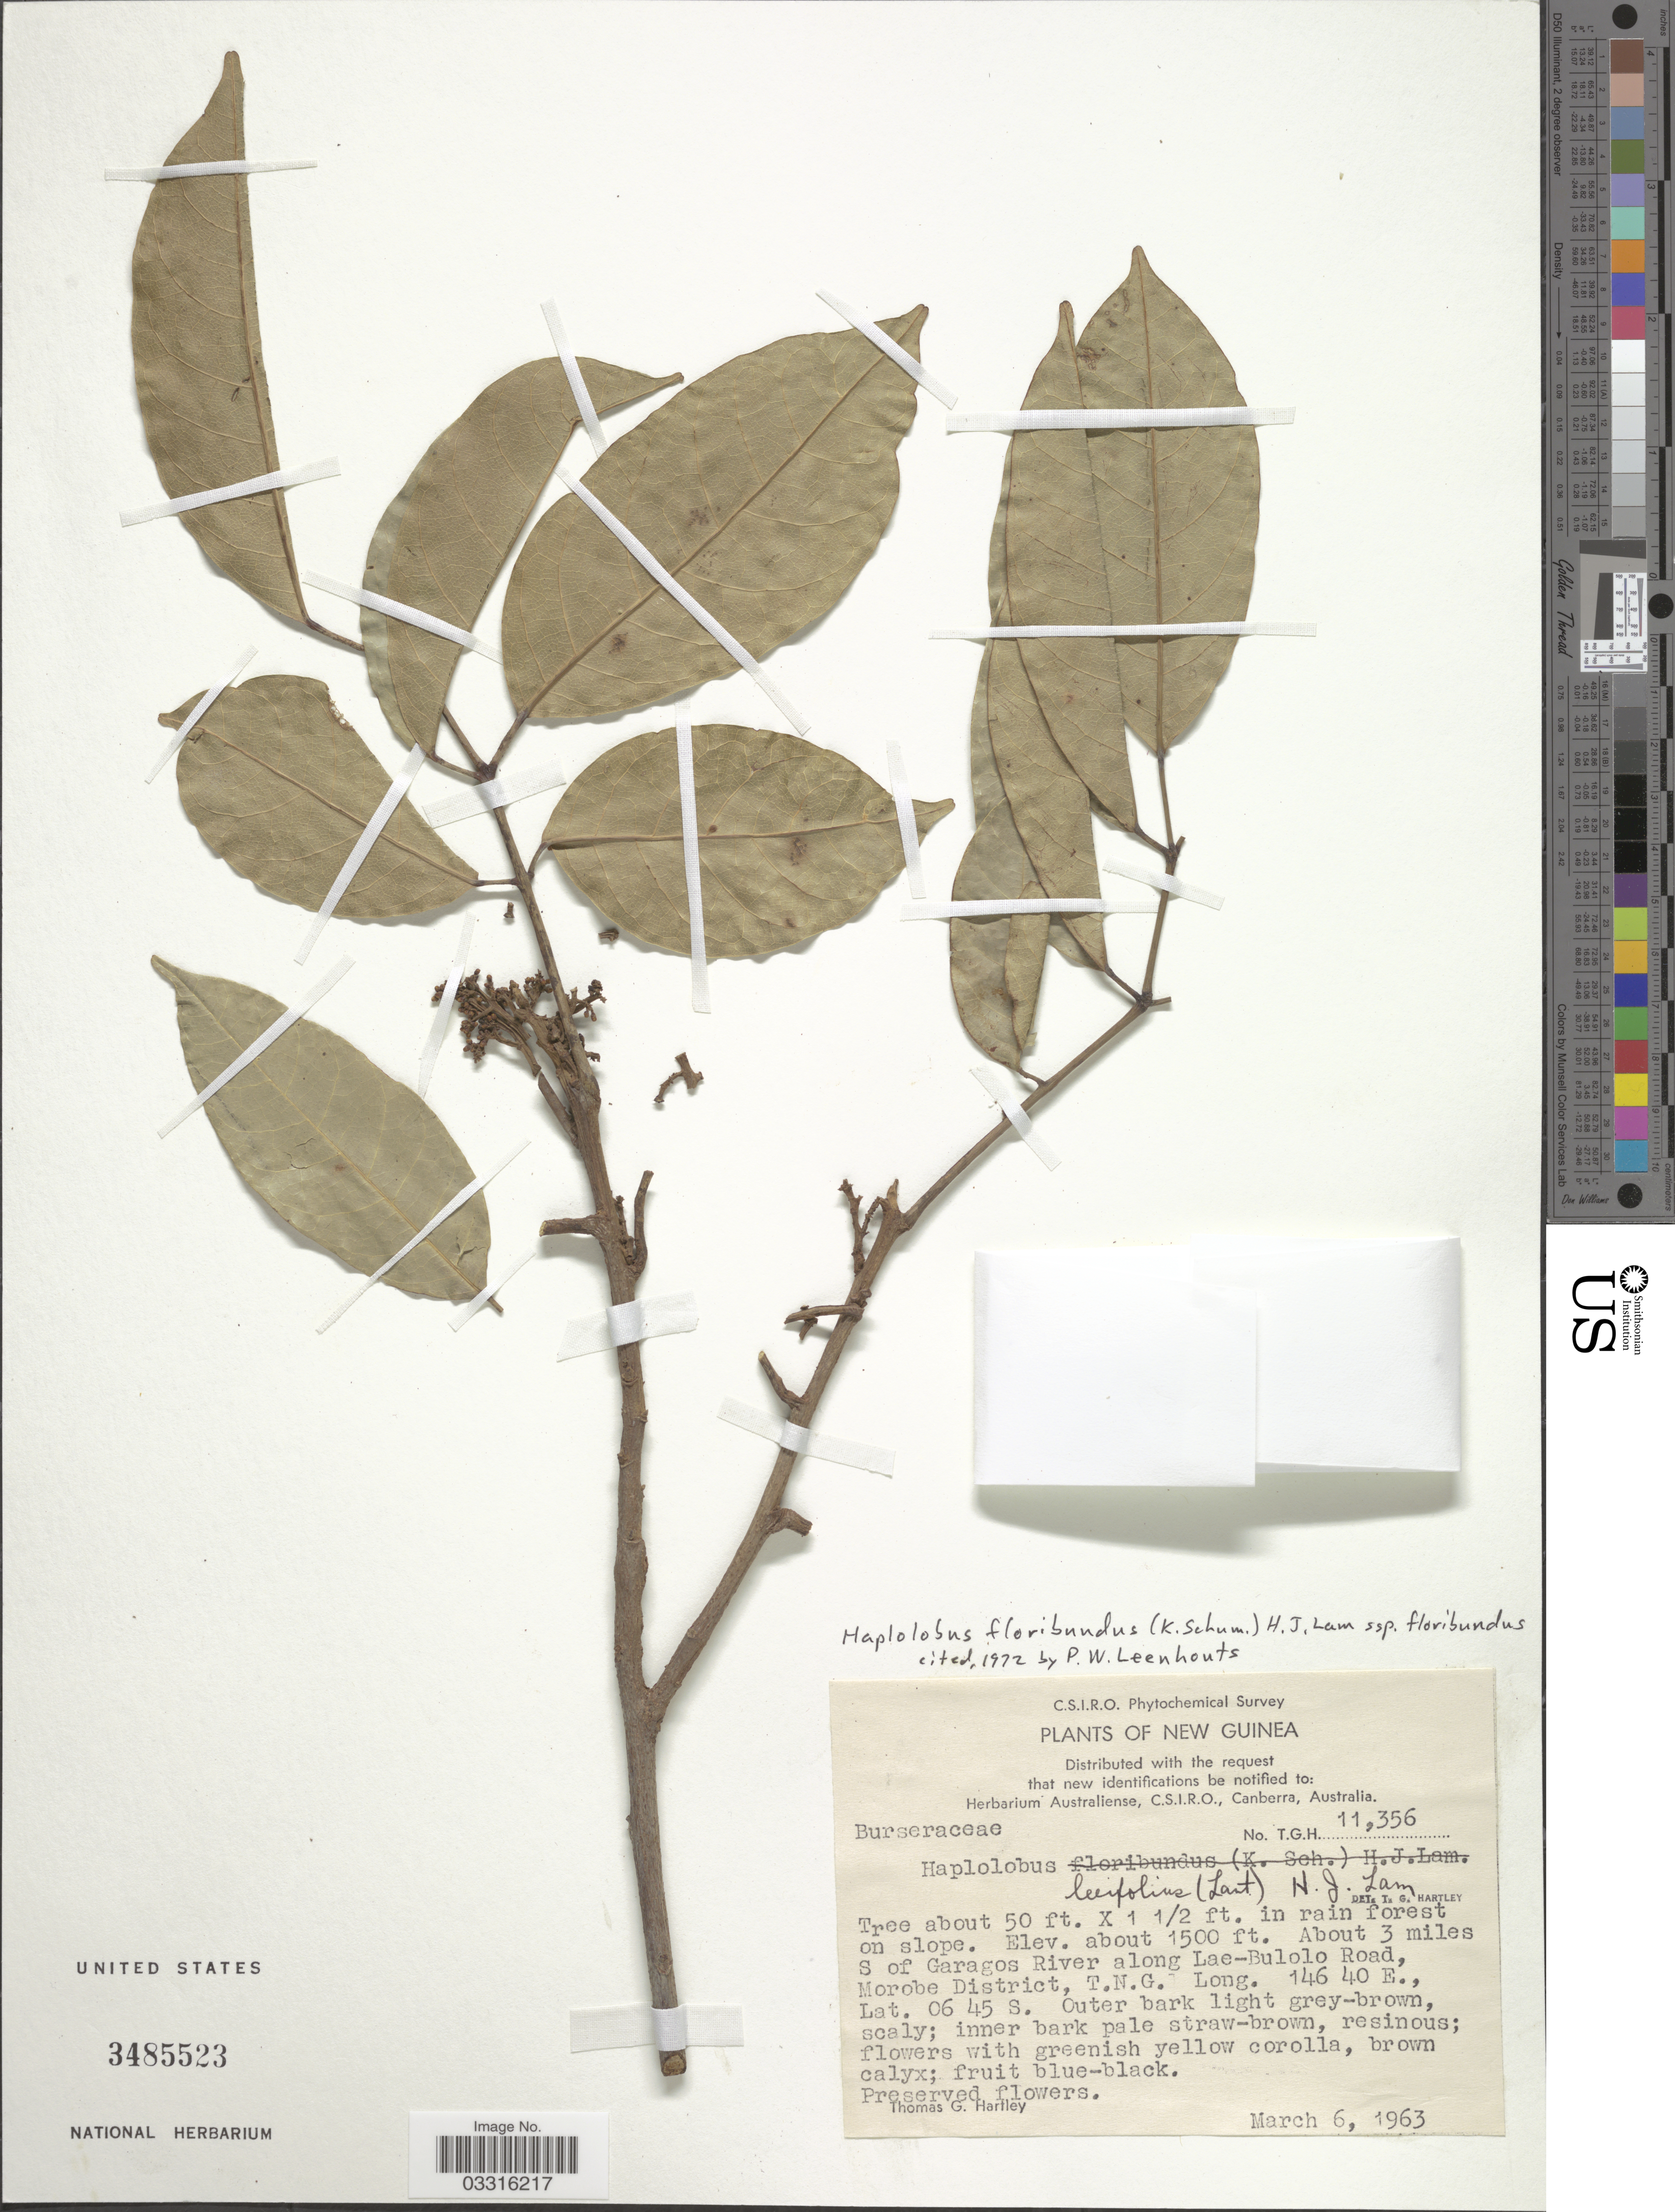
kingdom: Plantae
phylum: Tracheophyta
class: Magnoliopsida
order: Sapindales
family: Burseraceae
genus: Haplolobus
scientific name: Haplolobus floribundus subsp. floribundus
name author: (K. Schum.) H.J. Lam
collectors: T. G. Hartley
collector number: TGH11356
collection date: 1963-03-06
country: Papua New Guinea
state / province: Morobe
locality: New Guinea, About 3 miles S of Garagos River along Lae-Bulolo Road, Morobe District, T.N.G.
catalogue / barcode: US 3485523